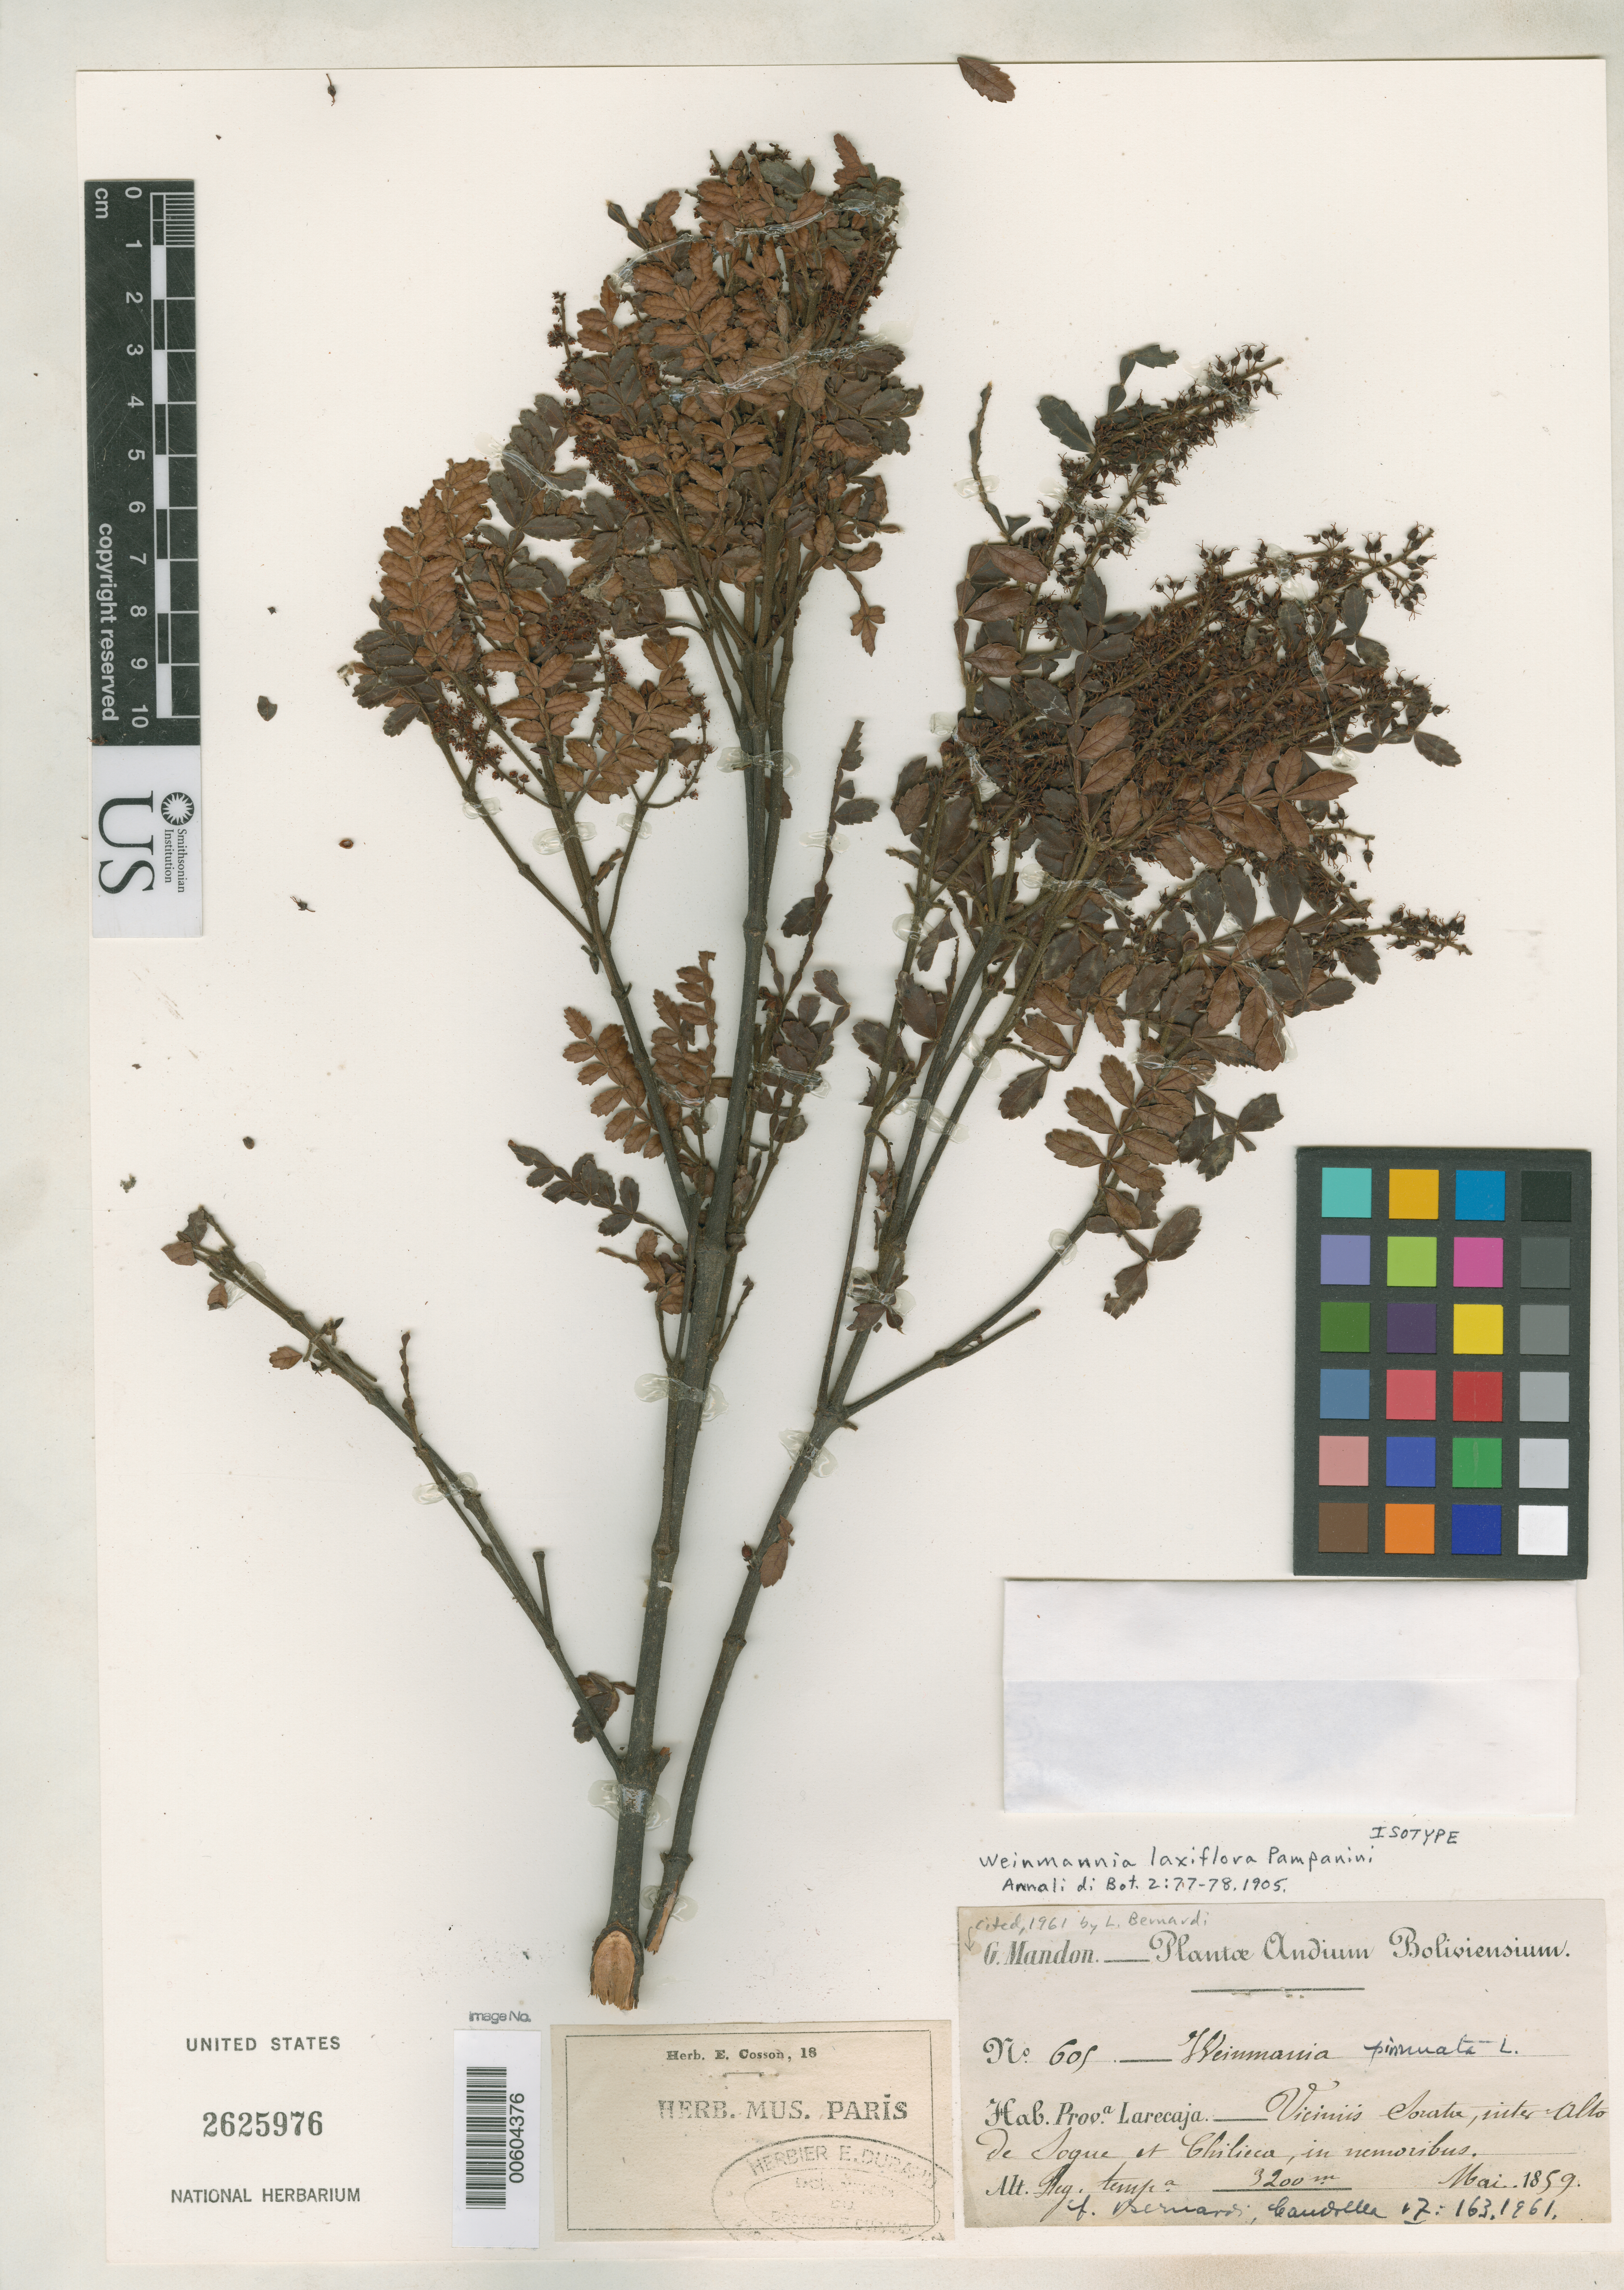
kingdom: Plantae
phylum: Tracheophyta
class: Magnoliopsida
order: Oxalidales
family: Cunoniaceae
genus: Weinmannia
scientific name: Weinmannia laxiflora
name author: Pampanini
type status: Isotype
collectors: G. Mandon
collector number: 605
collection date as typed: May 1859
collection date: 1859-05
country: Bolivia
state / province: La Paz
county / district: Larecaja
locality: Viciniis Sorata, inter Alto de Soque & Chilicieca, in Nemoribus.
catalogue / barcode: US 2625976